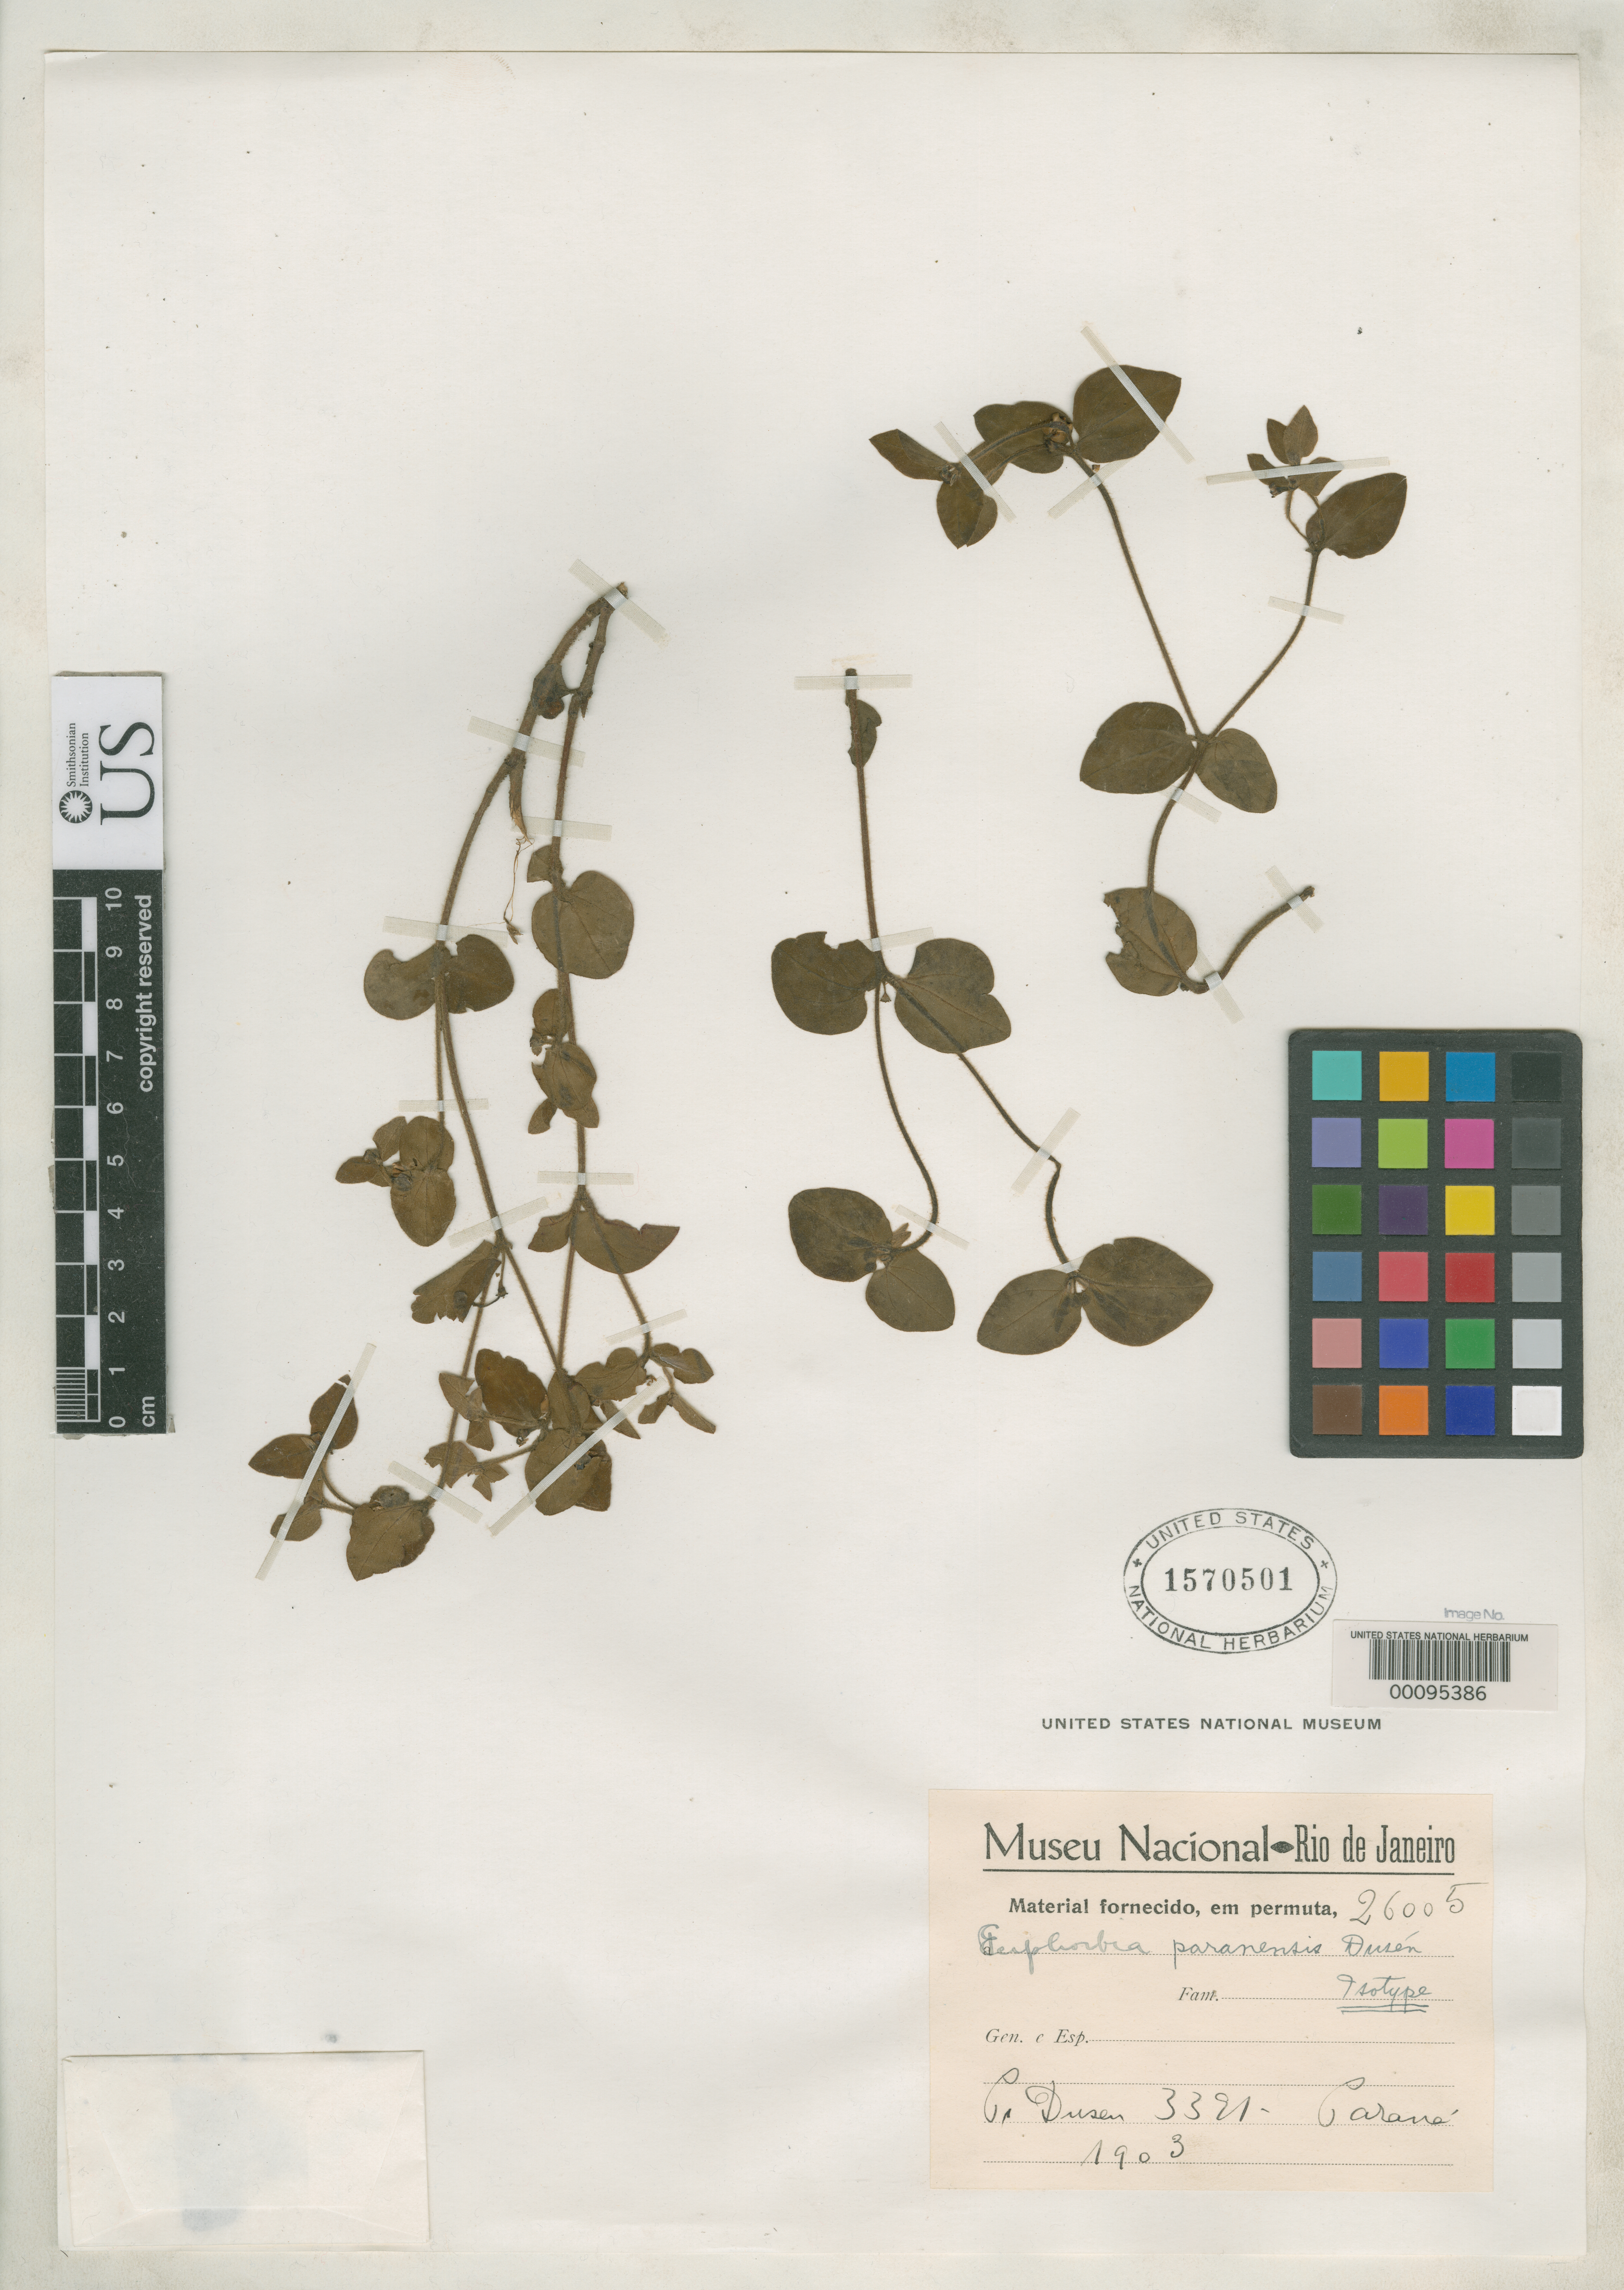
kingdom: Plantae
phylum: Tracheophyta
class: Magnoliopsida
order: Malpighiales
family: Euphorbiaceae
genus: Euphorbia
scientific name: Euphorbia paranensis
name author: Dusén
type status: Isotype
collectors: P. Dusén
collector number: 3391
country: Brazil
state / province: Minas Gerais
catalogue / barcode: US 1570501